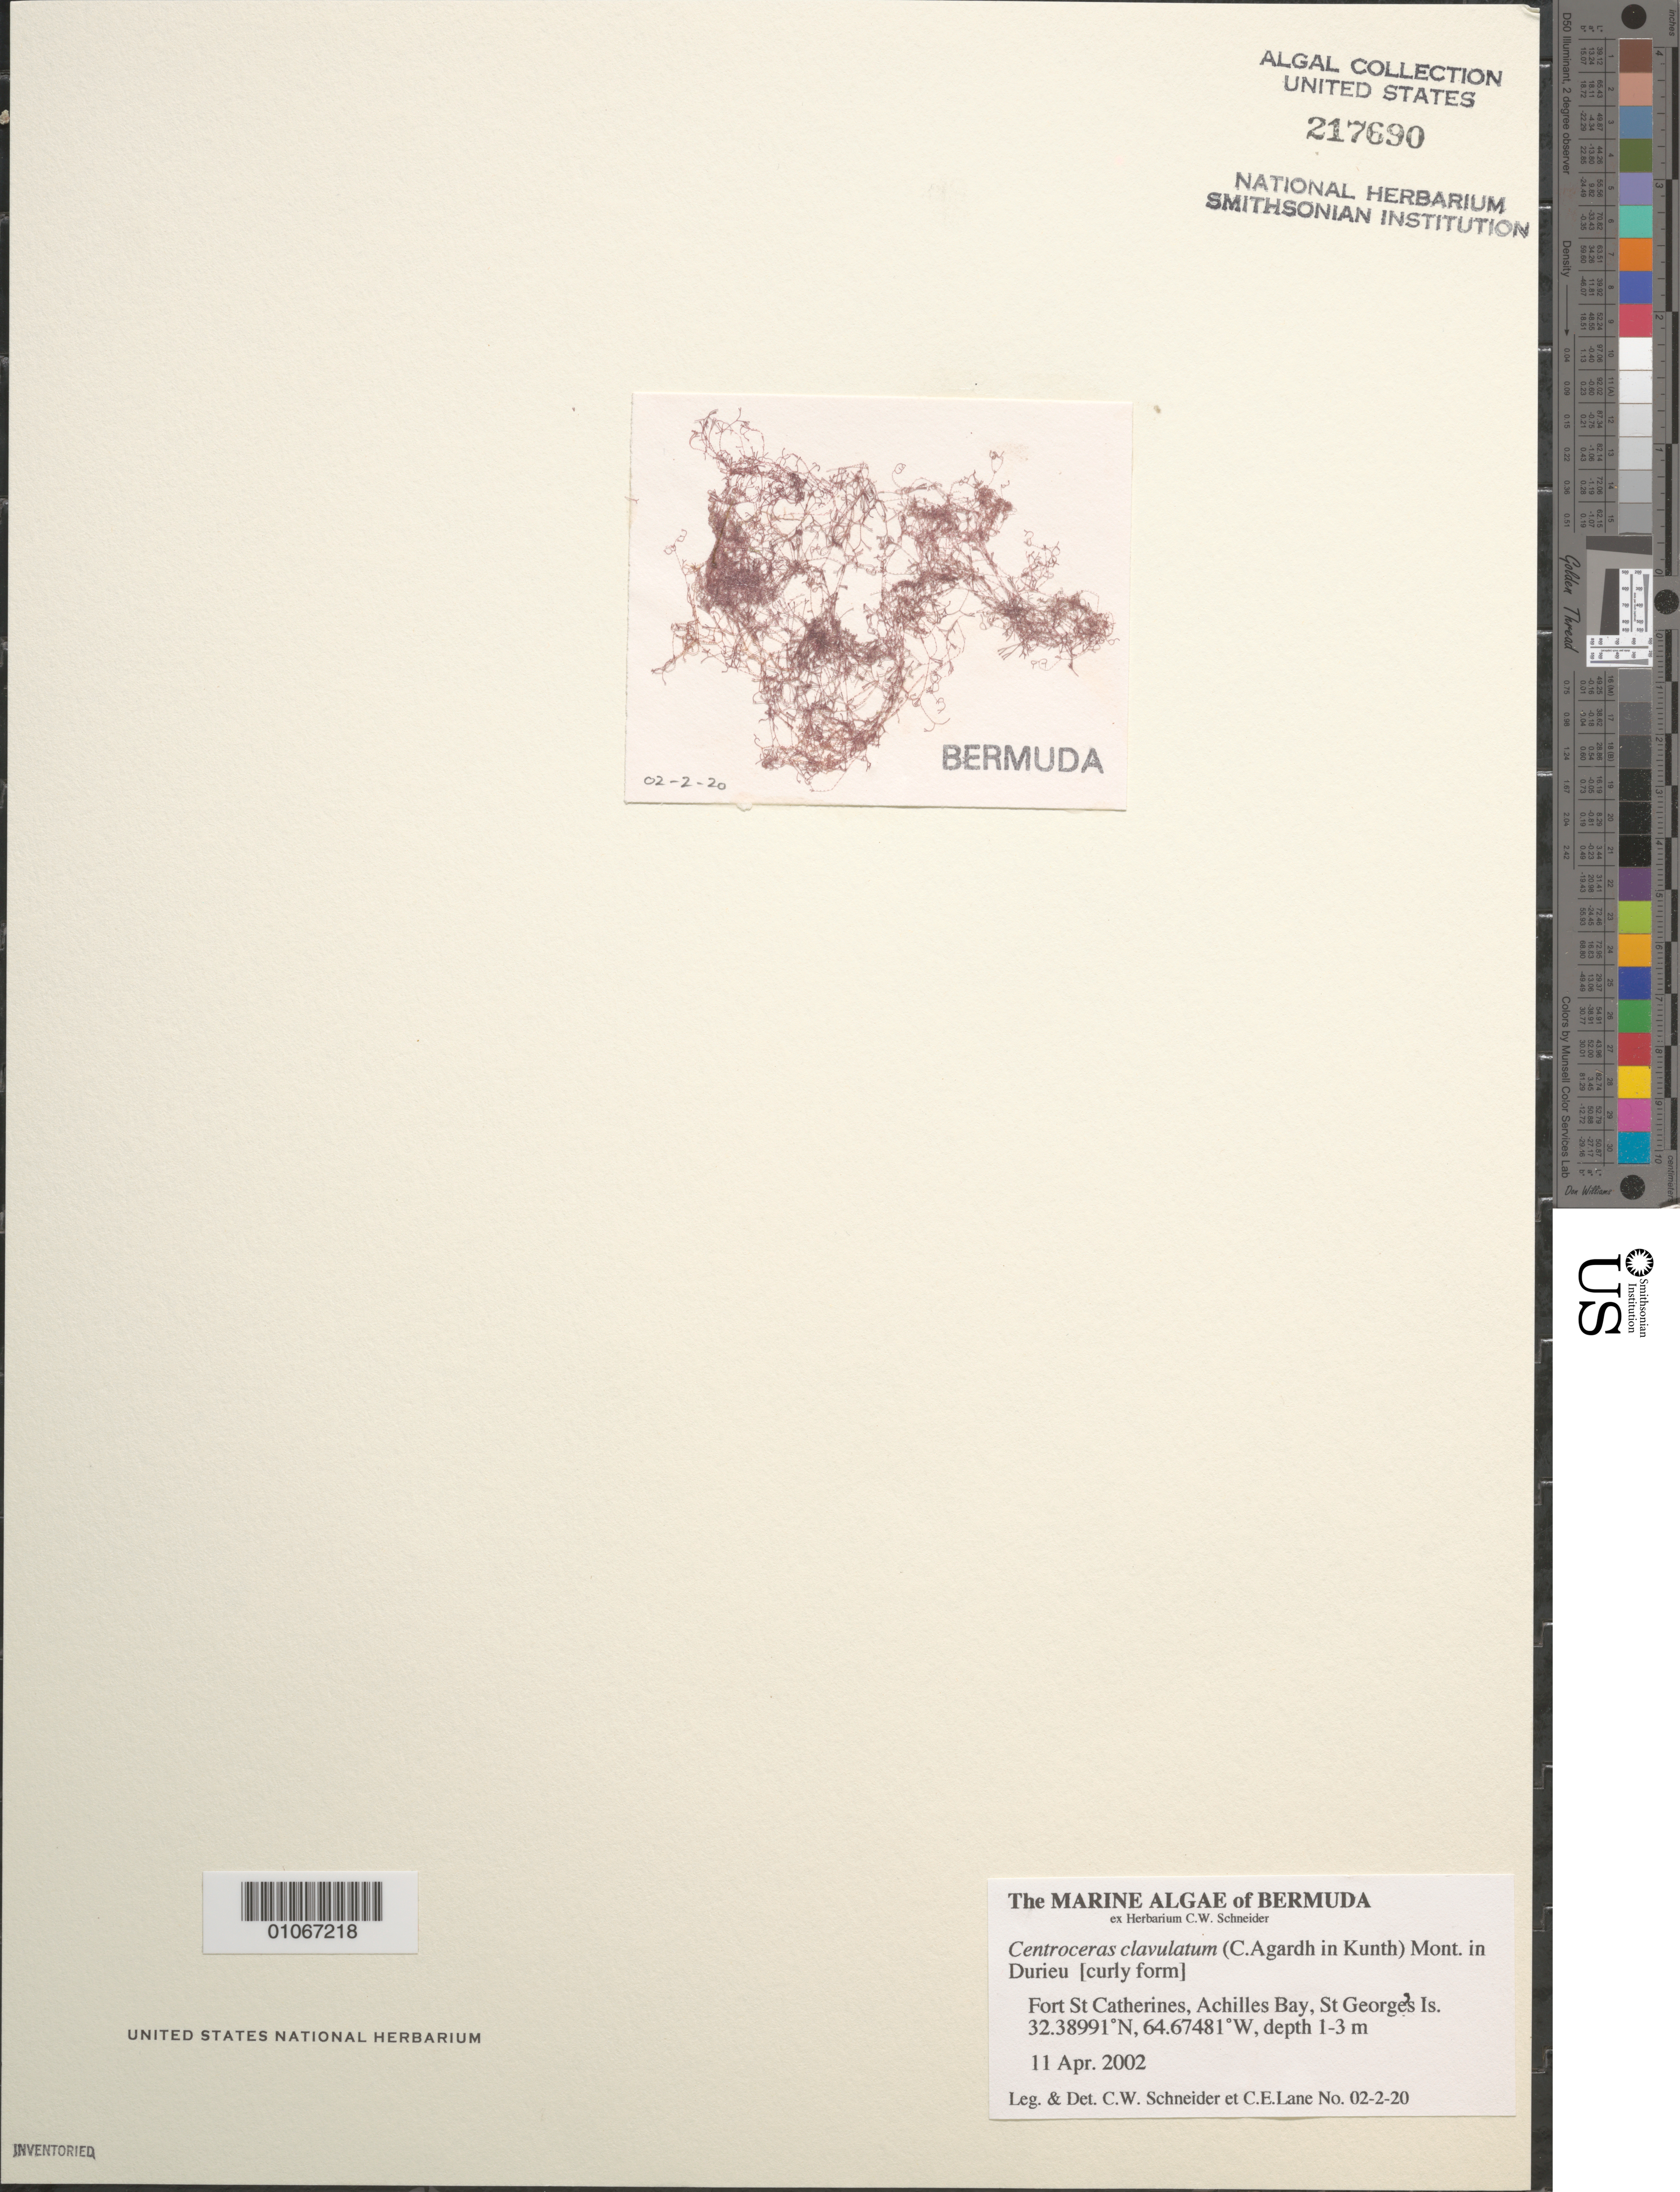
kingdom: Plantae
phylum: Rhodophyta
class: Florideophyceae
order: Ceramiales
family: Ceramiaceae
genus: Centroceras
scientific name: Centroceras clavulatum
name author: (C. Agardh) Mont.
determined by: Schneider, C. W.; Lane, C. E.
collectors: C. W. Schneider & C. E. Lane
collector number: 02-2-20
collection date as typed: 11 Apr 2002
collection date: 2002-04-11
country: Bermuda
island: St. George's Island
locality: Fort St. Catherines, Achilles Bay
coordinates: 32.38991 N, 64.67481 W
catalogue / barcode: US 217690